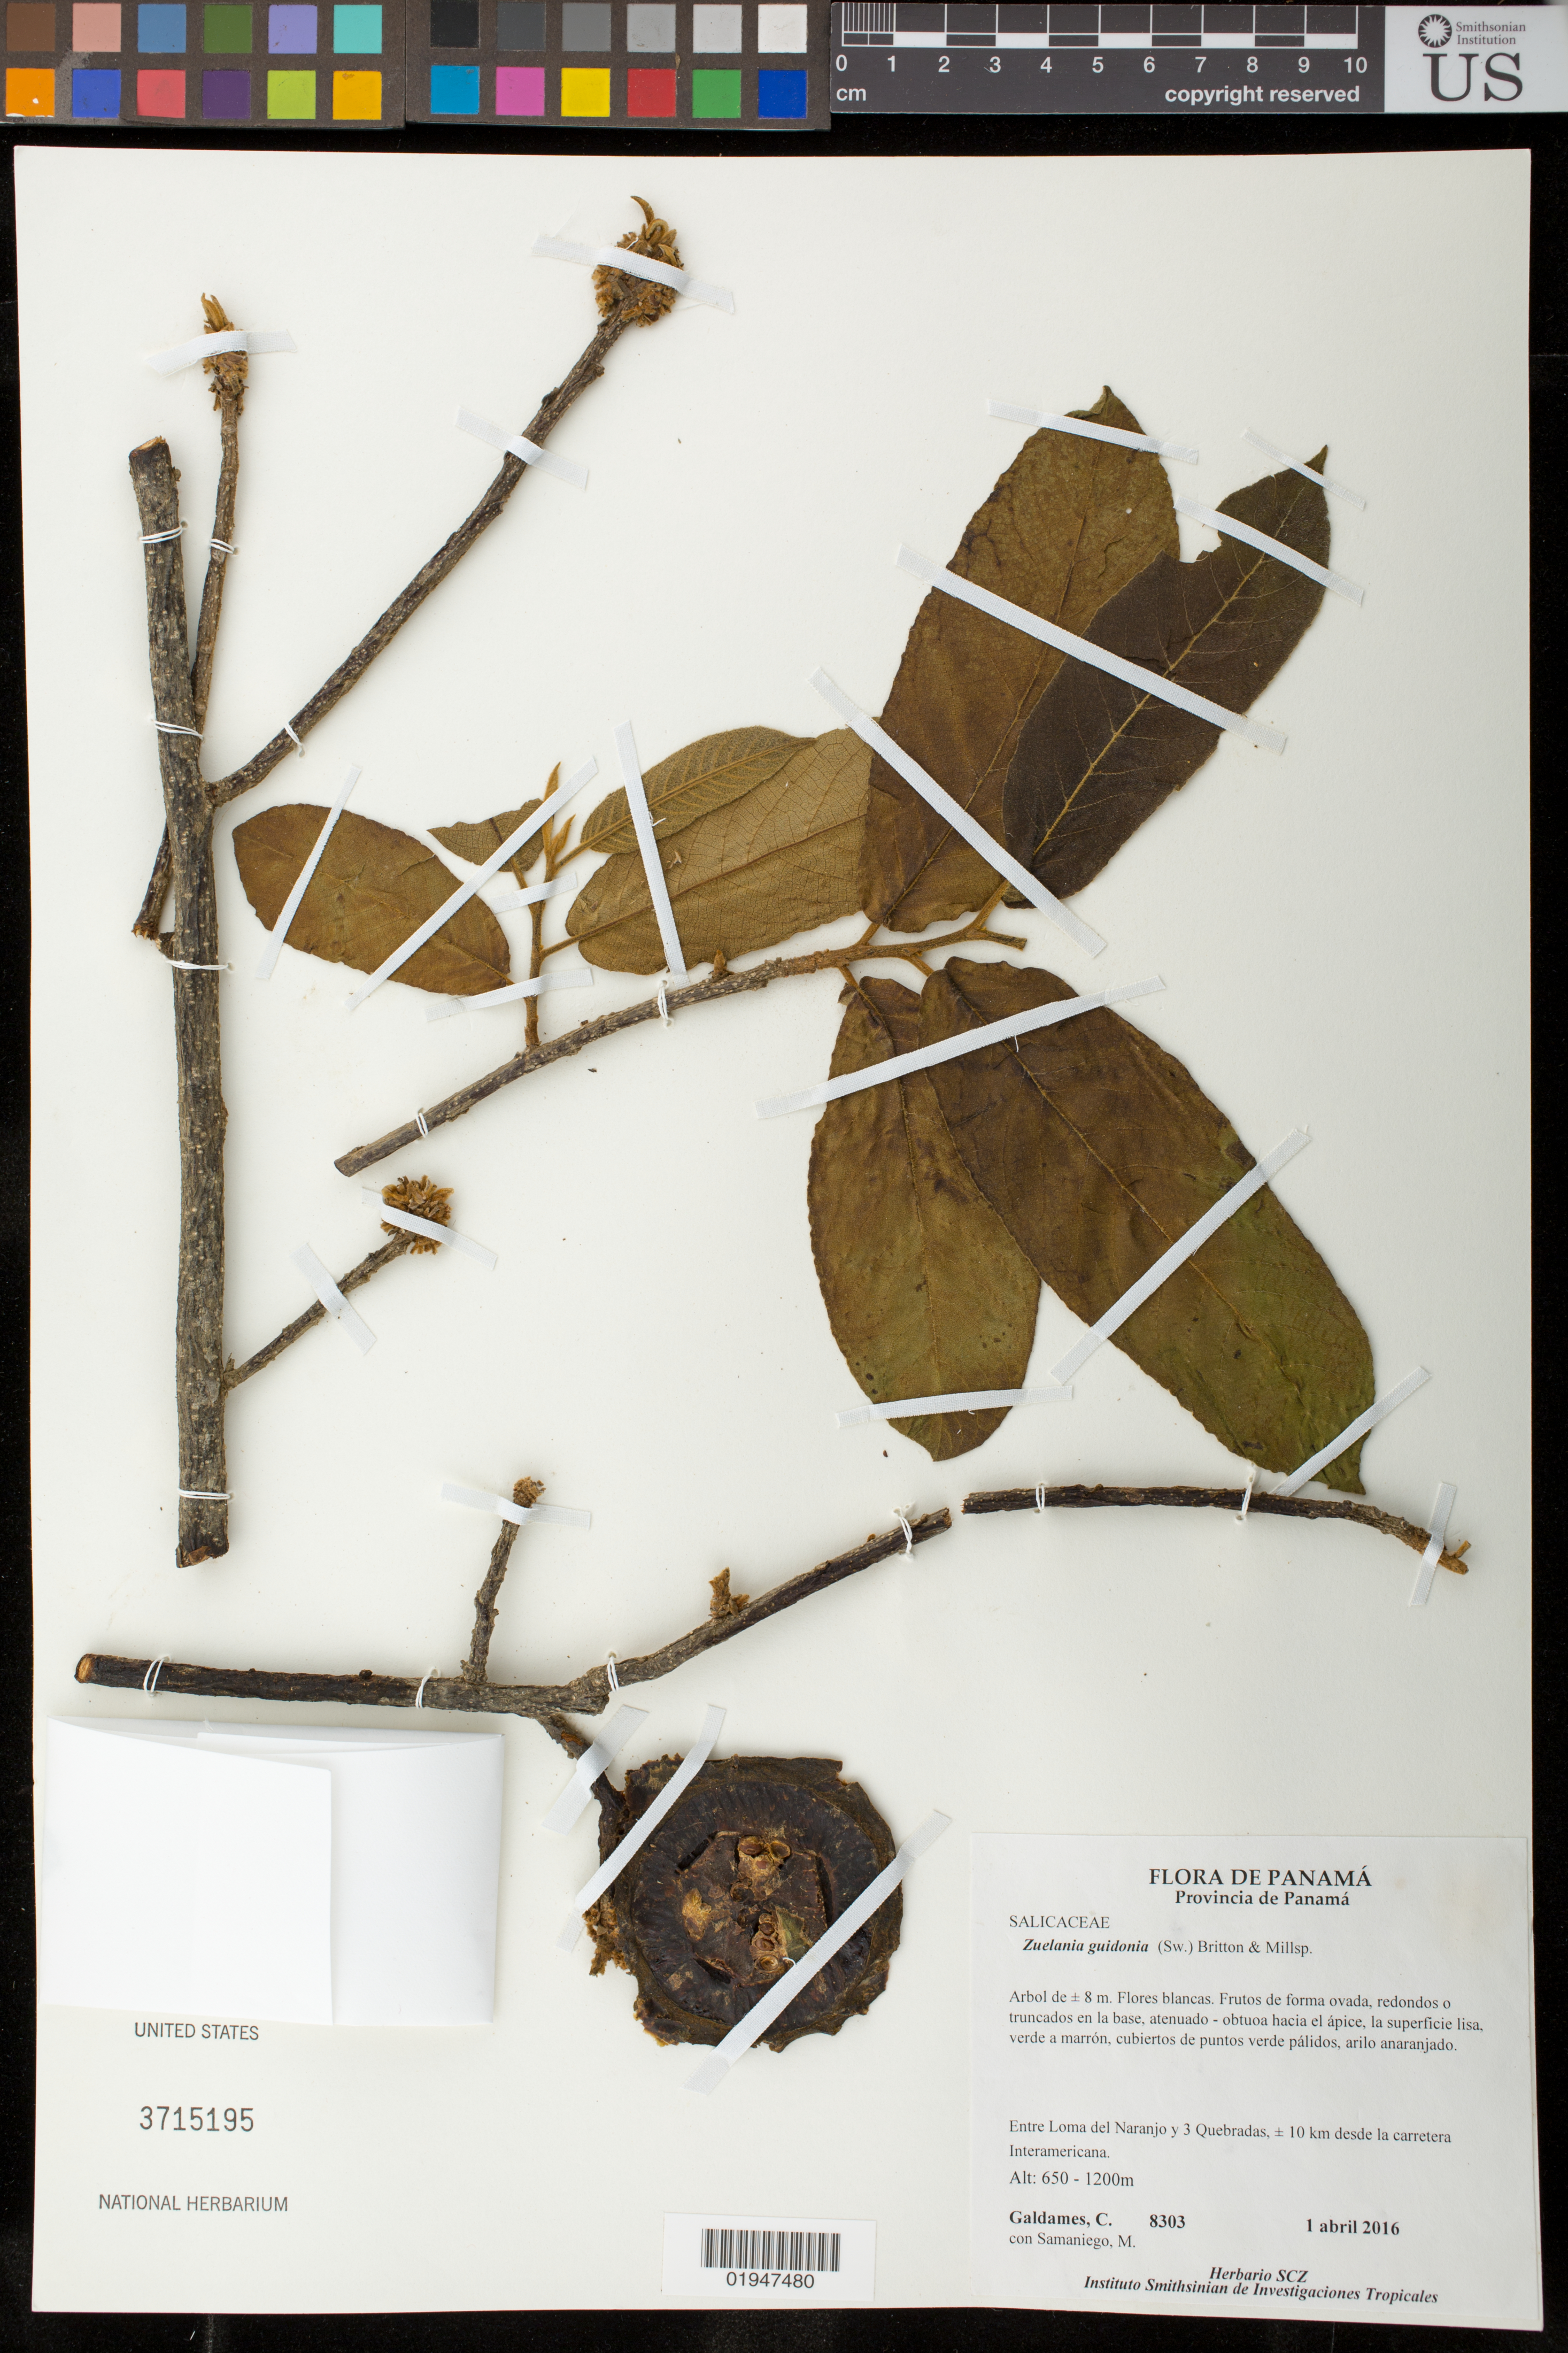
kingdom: Plantae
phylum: Tracheophyta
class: Magnoliopsida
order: Malpighiales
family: Salicaceae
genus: Casearia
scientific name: Casearia laetioides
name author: (A. Rich.) Warb.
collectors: C. Galdames & M. Samaniego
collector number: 8303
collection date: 2016-04-01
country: Panama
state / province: Panamá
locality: Entre Loma del Naranjo y 3 Quebradas, ± 10 km desde la carretera Interamericana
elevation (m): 650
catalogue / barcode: US 3715195